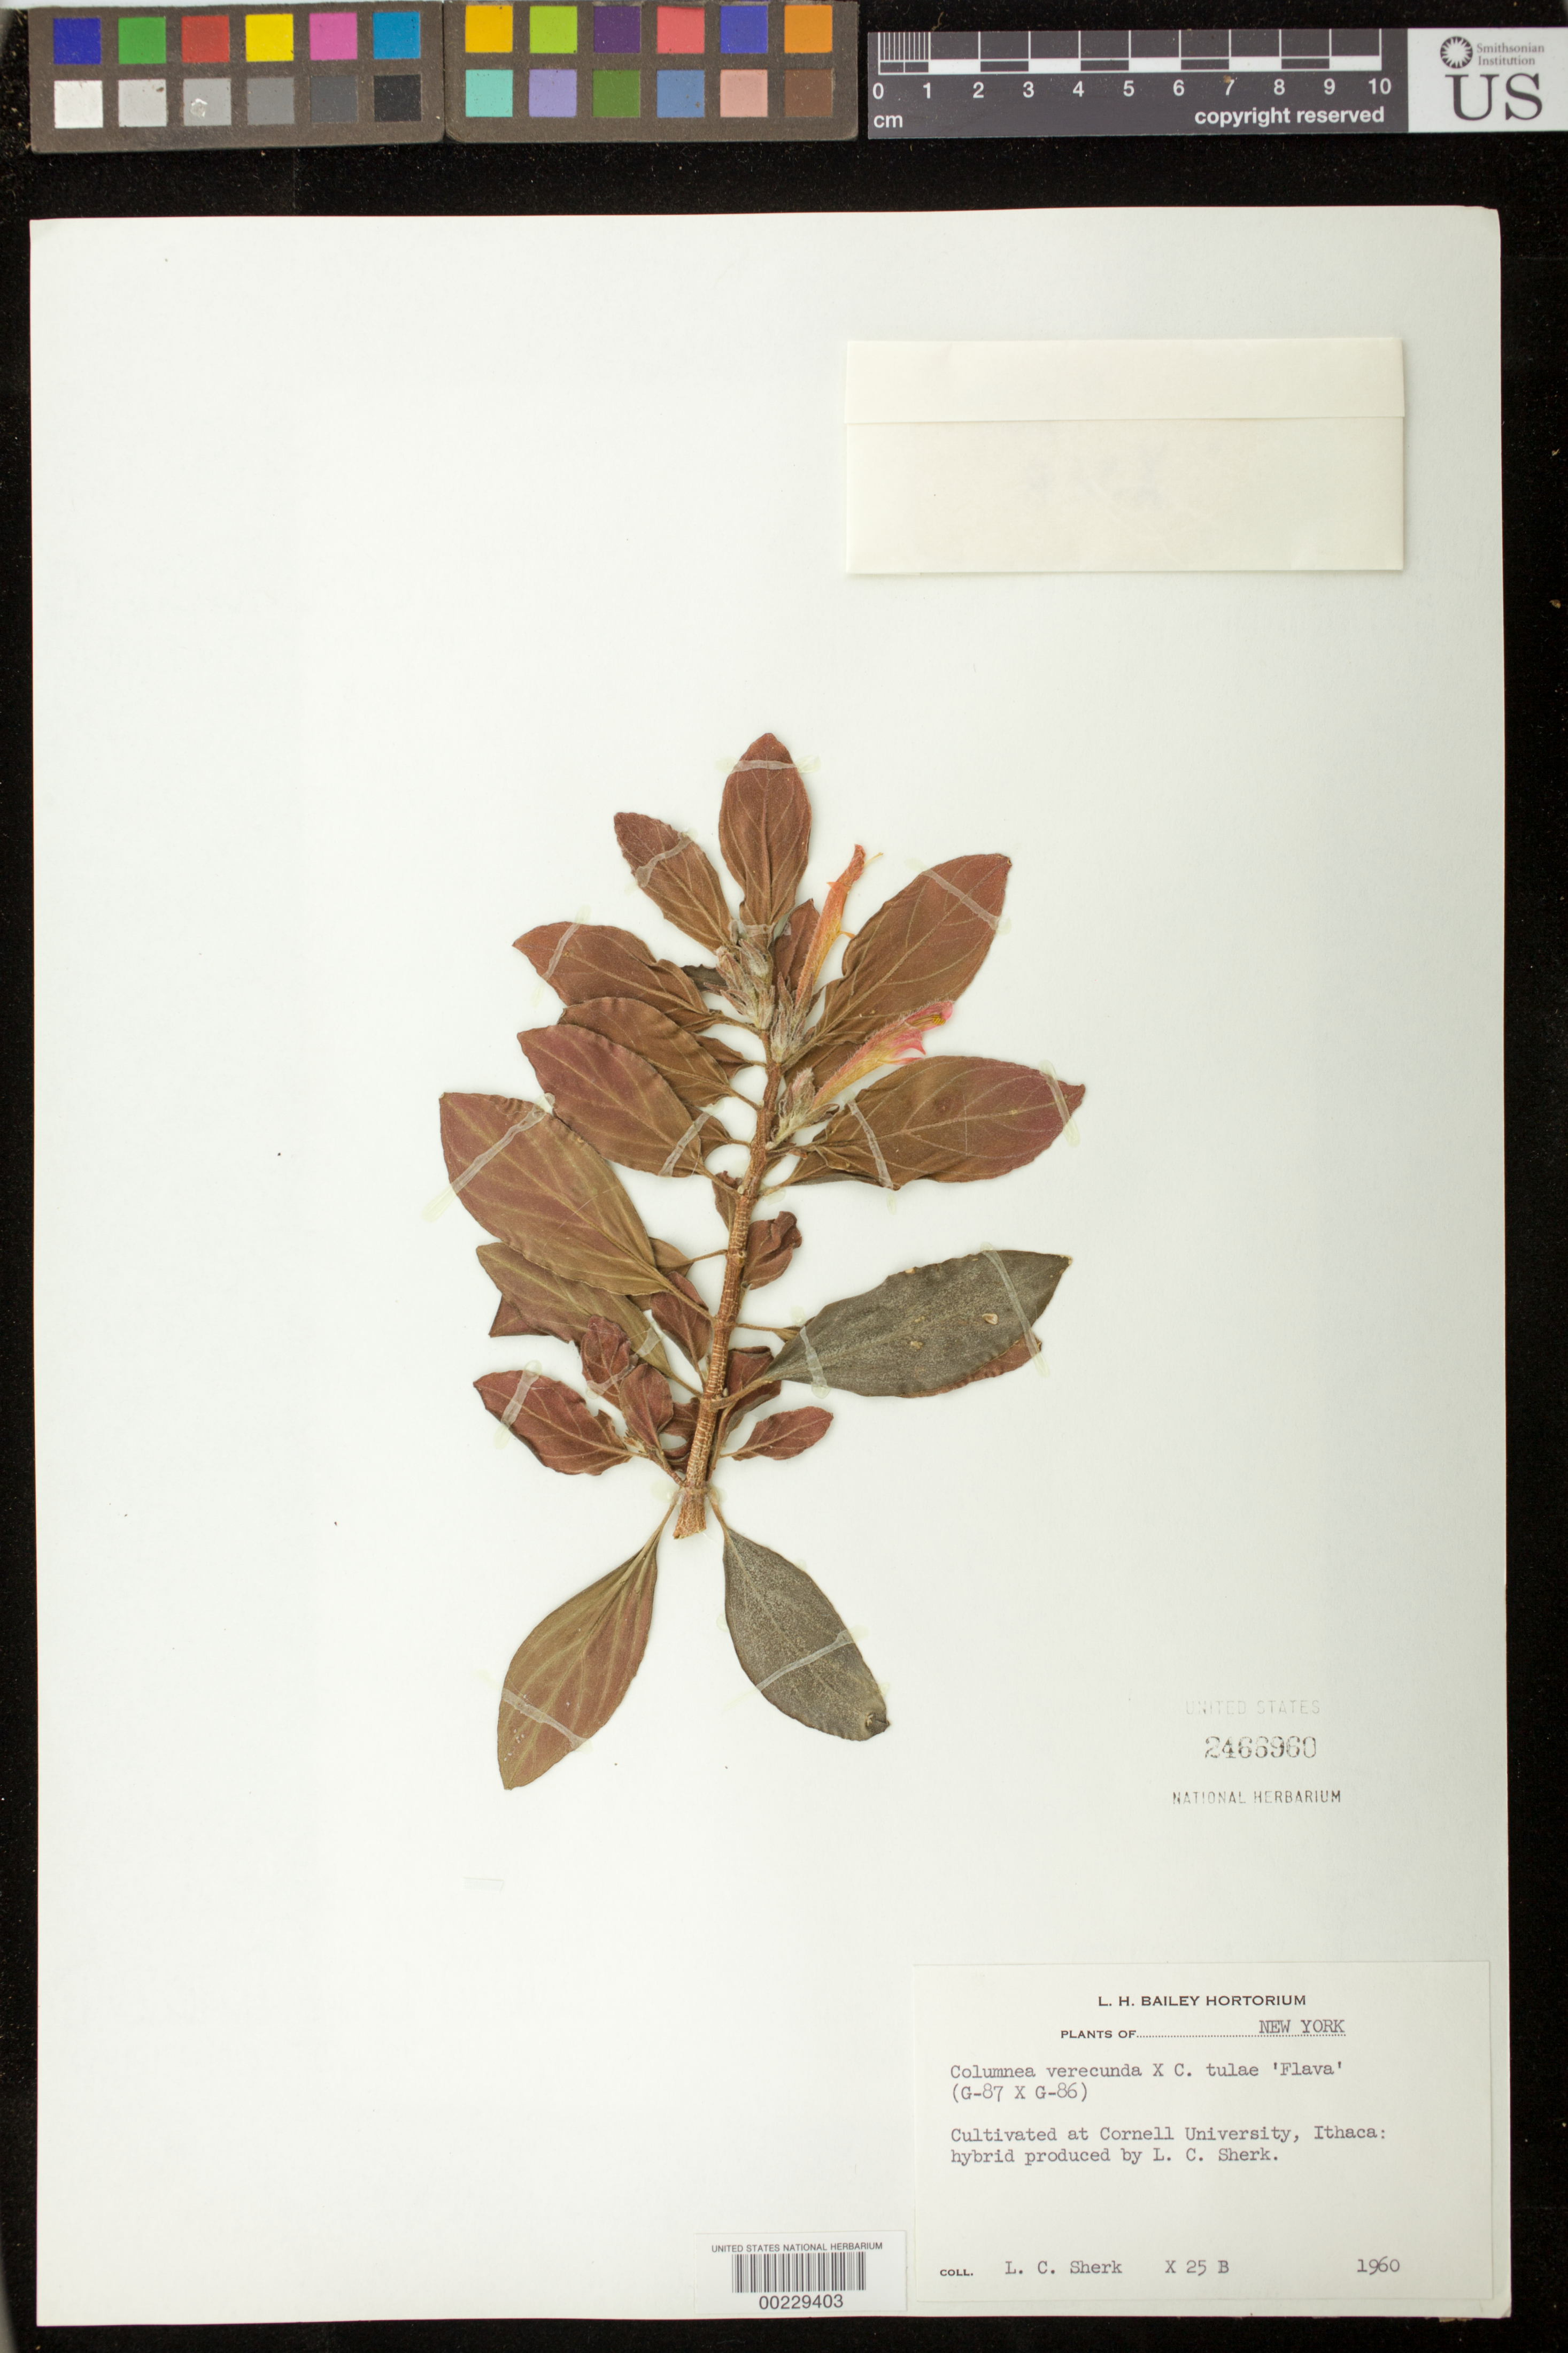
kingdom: Plantae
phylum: Tracheophyta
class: Magnoliopsida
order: Lamiales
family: Gesneriaceae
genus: Columnea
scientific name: Columnea hybrid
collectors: L. Sherk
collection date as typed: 1960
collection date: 1960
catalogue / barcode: US 2466960